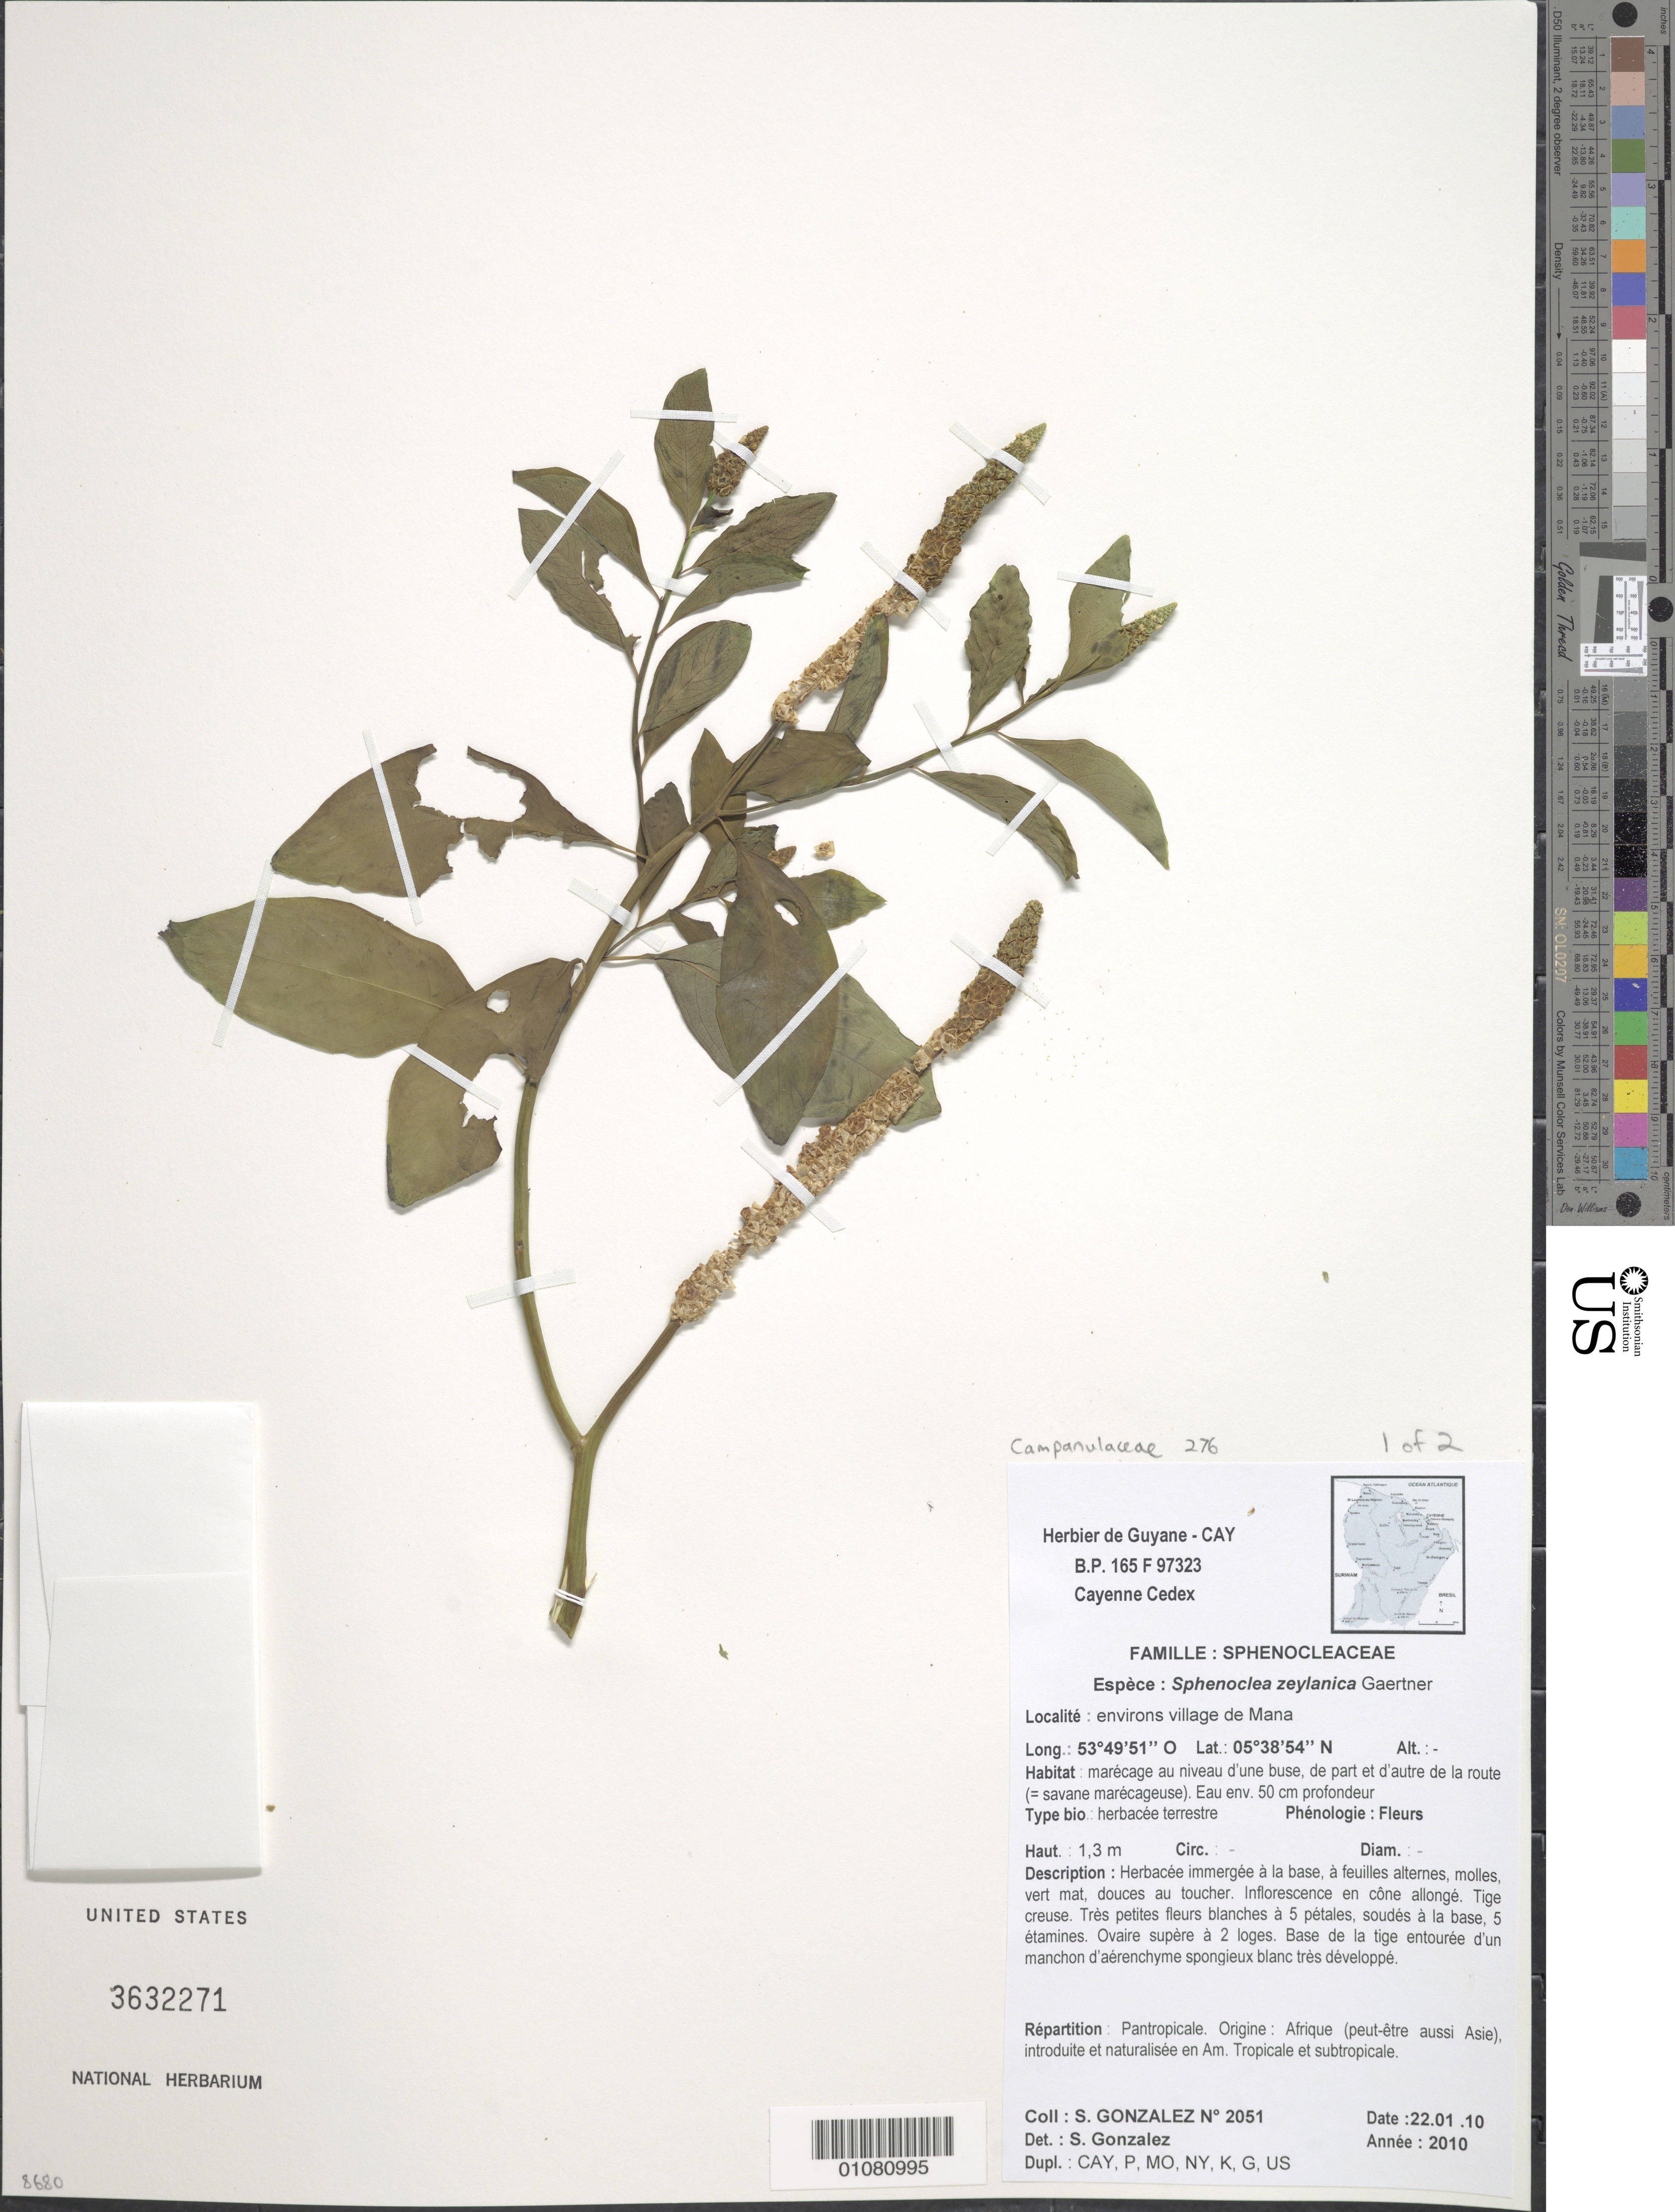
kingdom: Plantae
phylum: Tracheophyta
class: Magnoliopsida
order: Solanales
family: Sphenocleaceae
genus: Sphenoclea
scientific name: Sphenoclea zeylanica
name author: Gaertn.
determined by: Gonzalez, Sophie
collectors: S. Gonzalez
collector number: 2051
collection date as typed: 22-Jan-10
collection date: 1910-01-22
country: French Guiana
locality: Mana, environs village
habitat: Marecage au niveau d'une buse, de part et d'autre de la route (=savane marecageuse). Eau env 50cm profondeur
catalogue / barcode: US 3632271